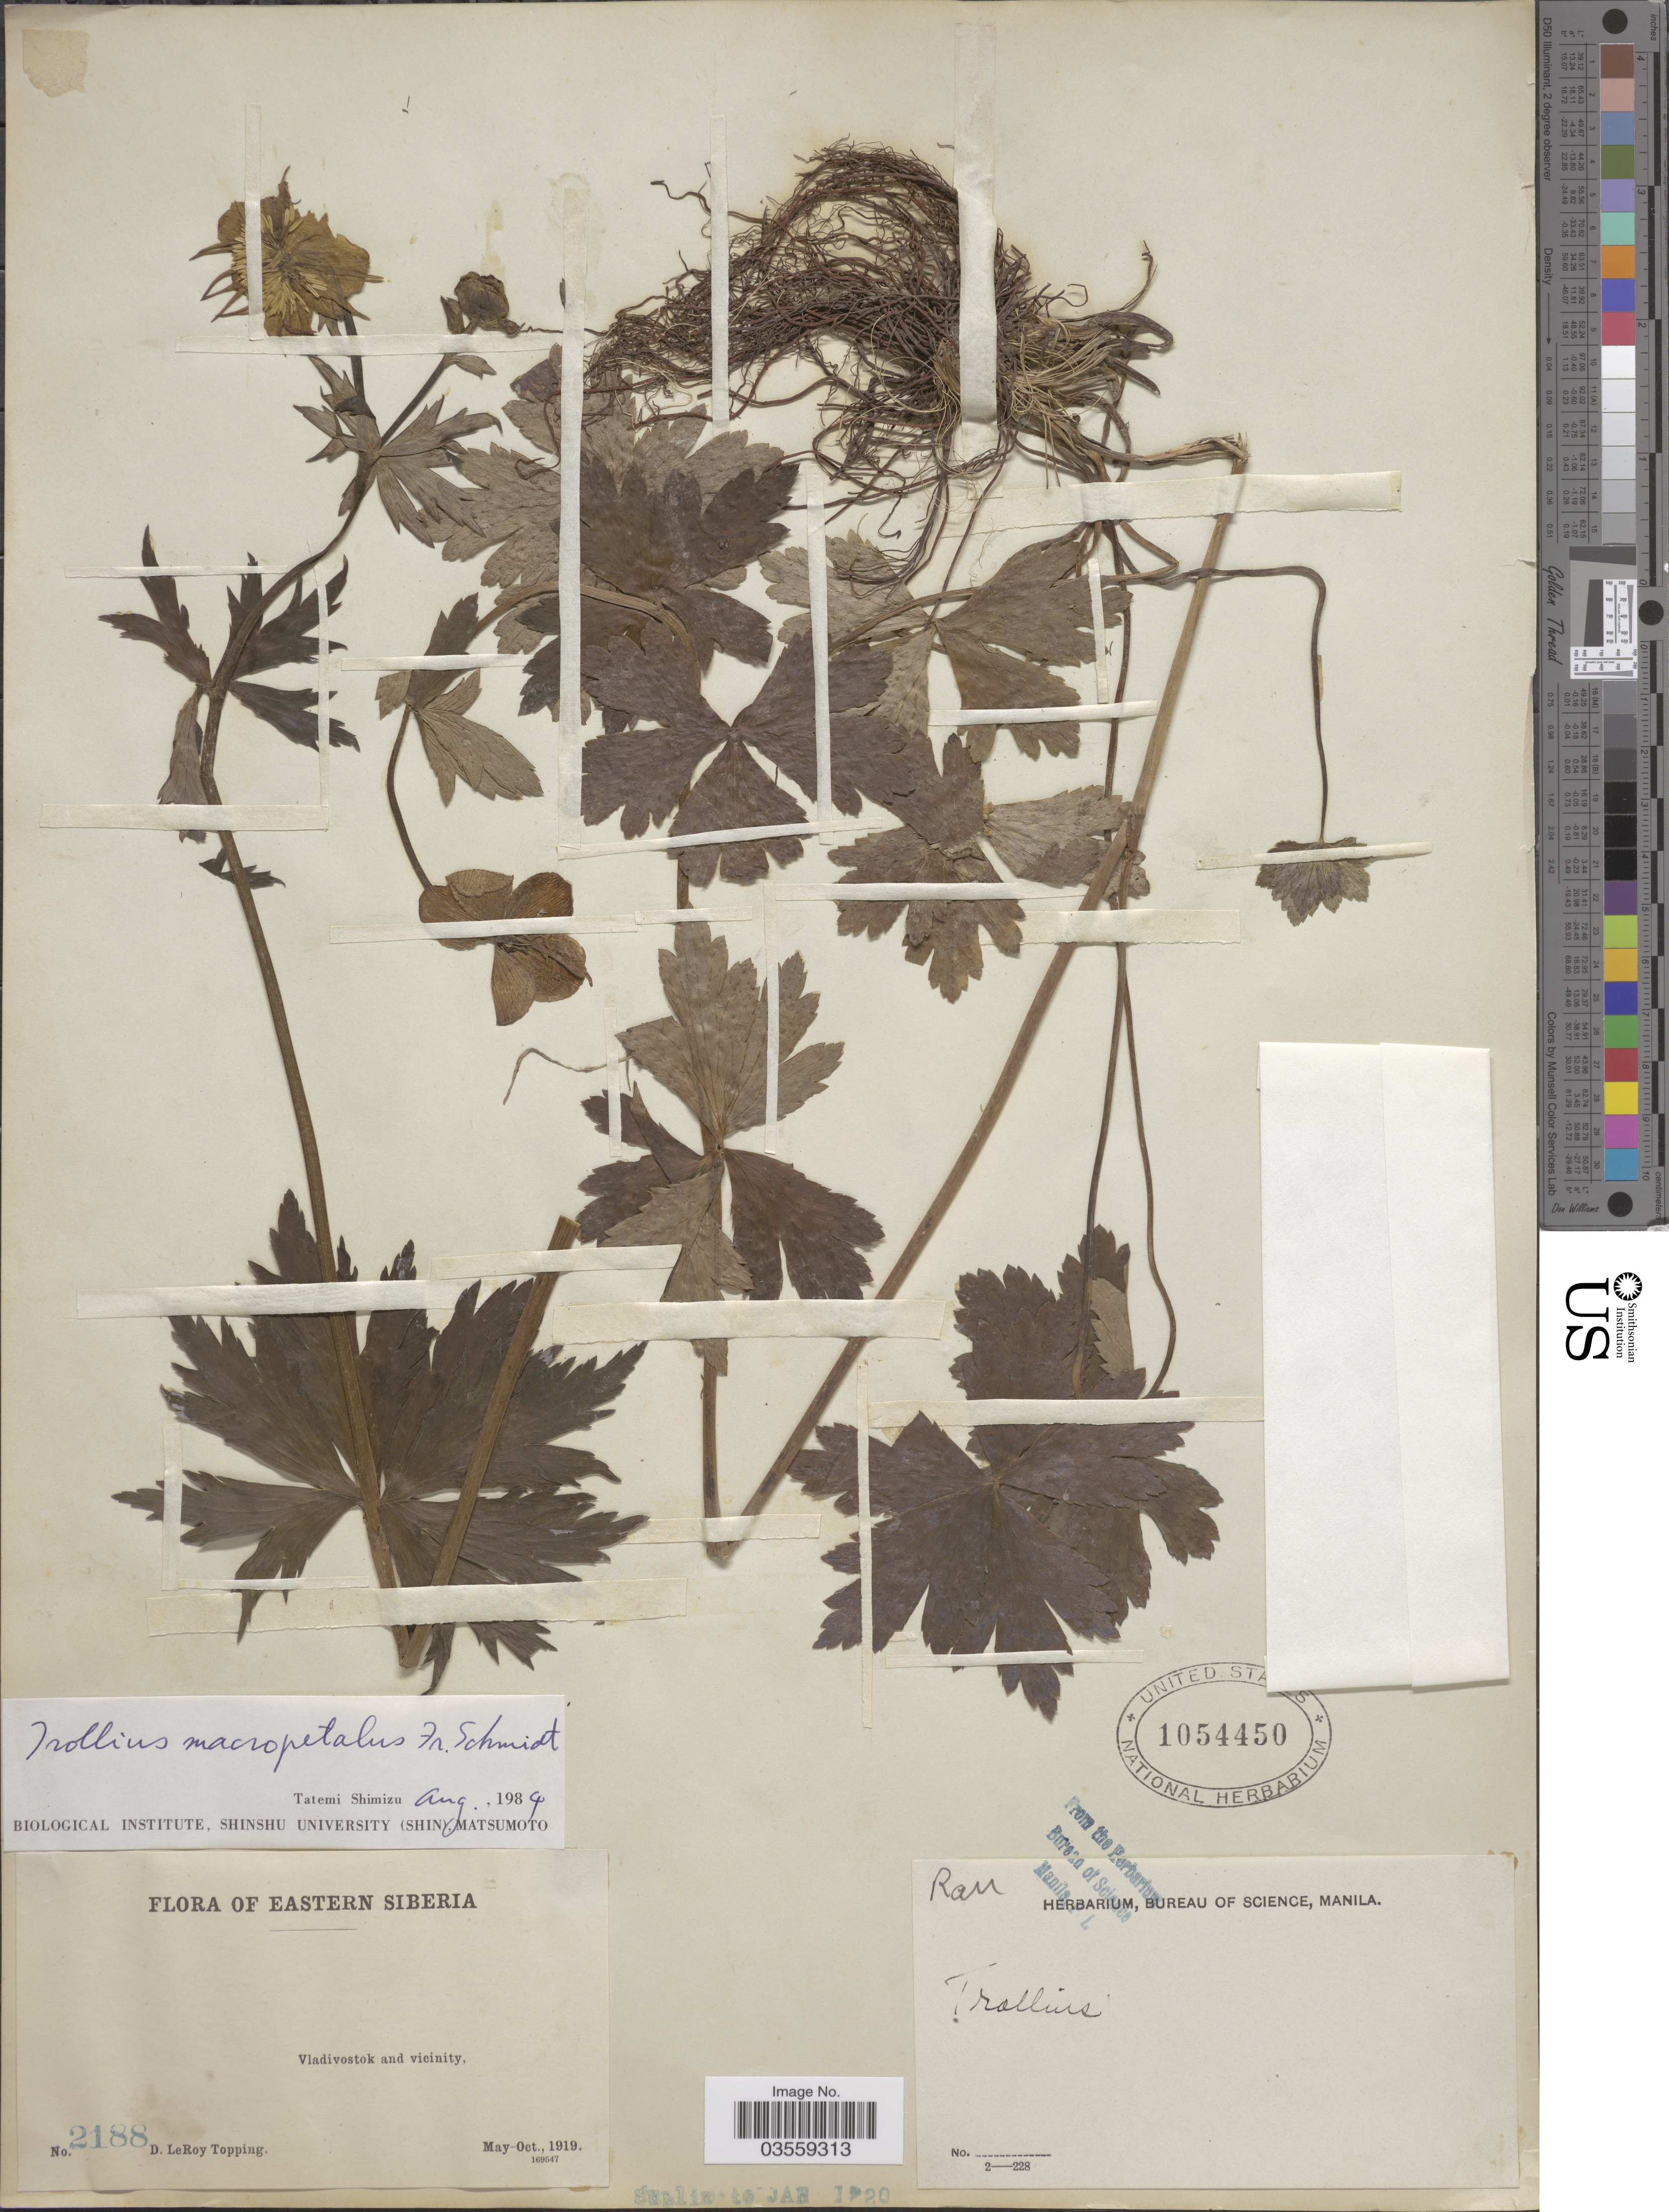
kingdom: Plantae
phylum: Tracheophyta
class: Magnoliopsida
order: Ranunculales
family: Ranunculaceae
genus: Trollius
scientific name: Trollius macropetalus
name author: F. Schmidt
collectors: D. L. Topping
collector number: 2188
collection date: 1919-05/1919-10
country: Russian Federation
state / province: Primorsky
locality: Eastern Siberia. Vladivostok and vicinity.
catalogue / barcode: US 1054450